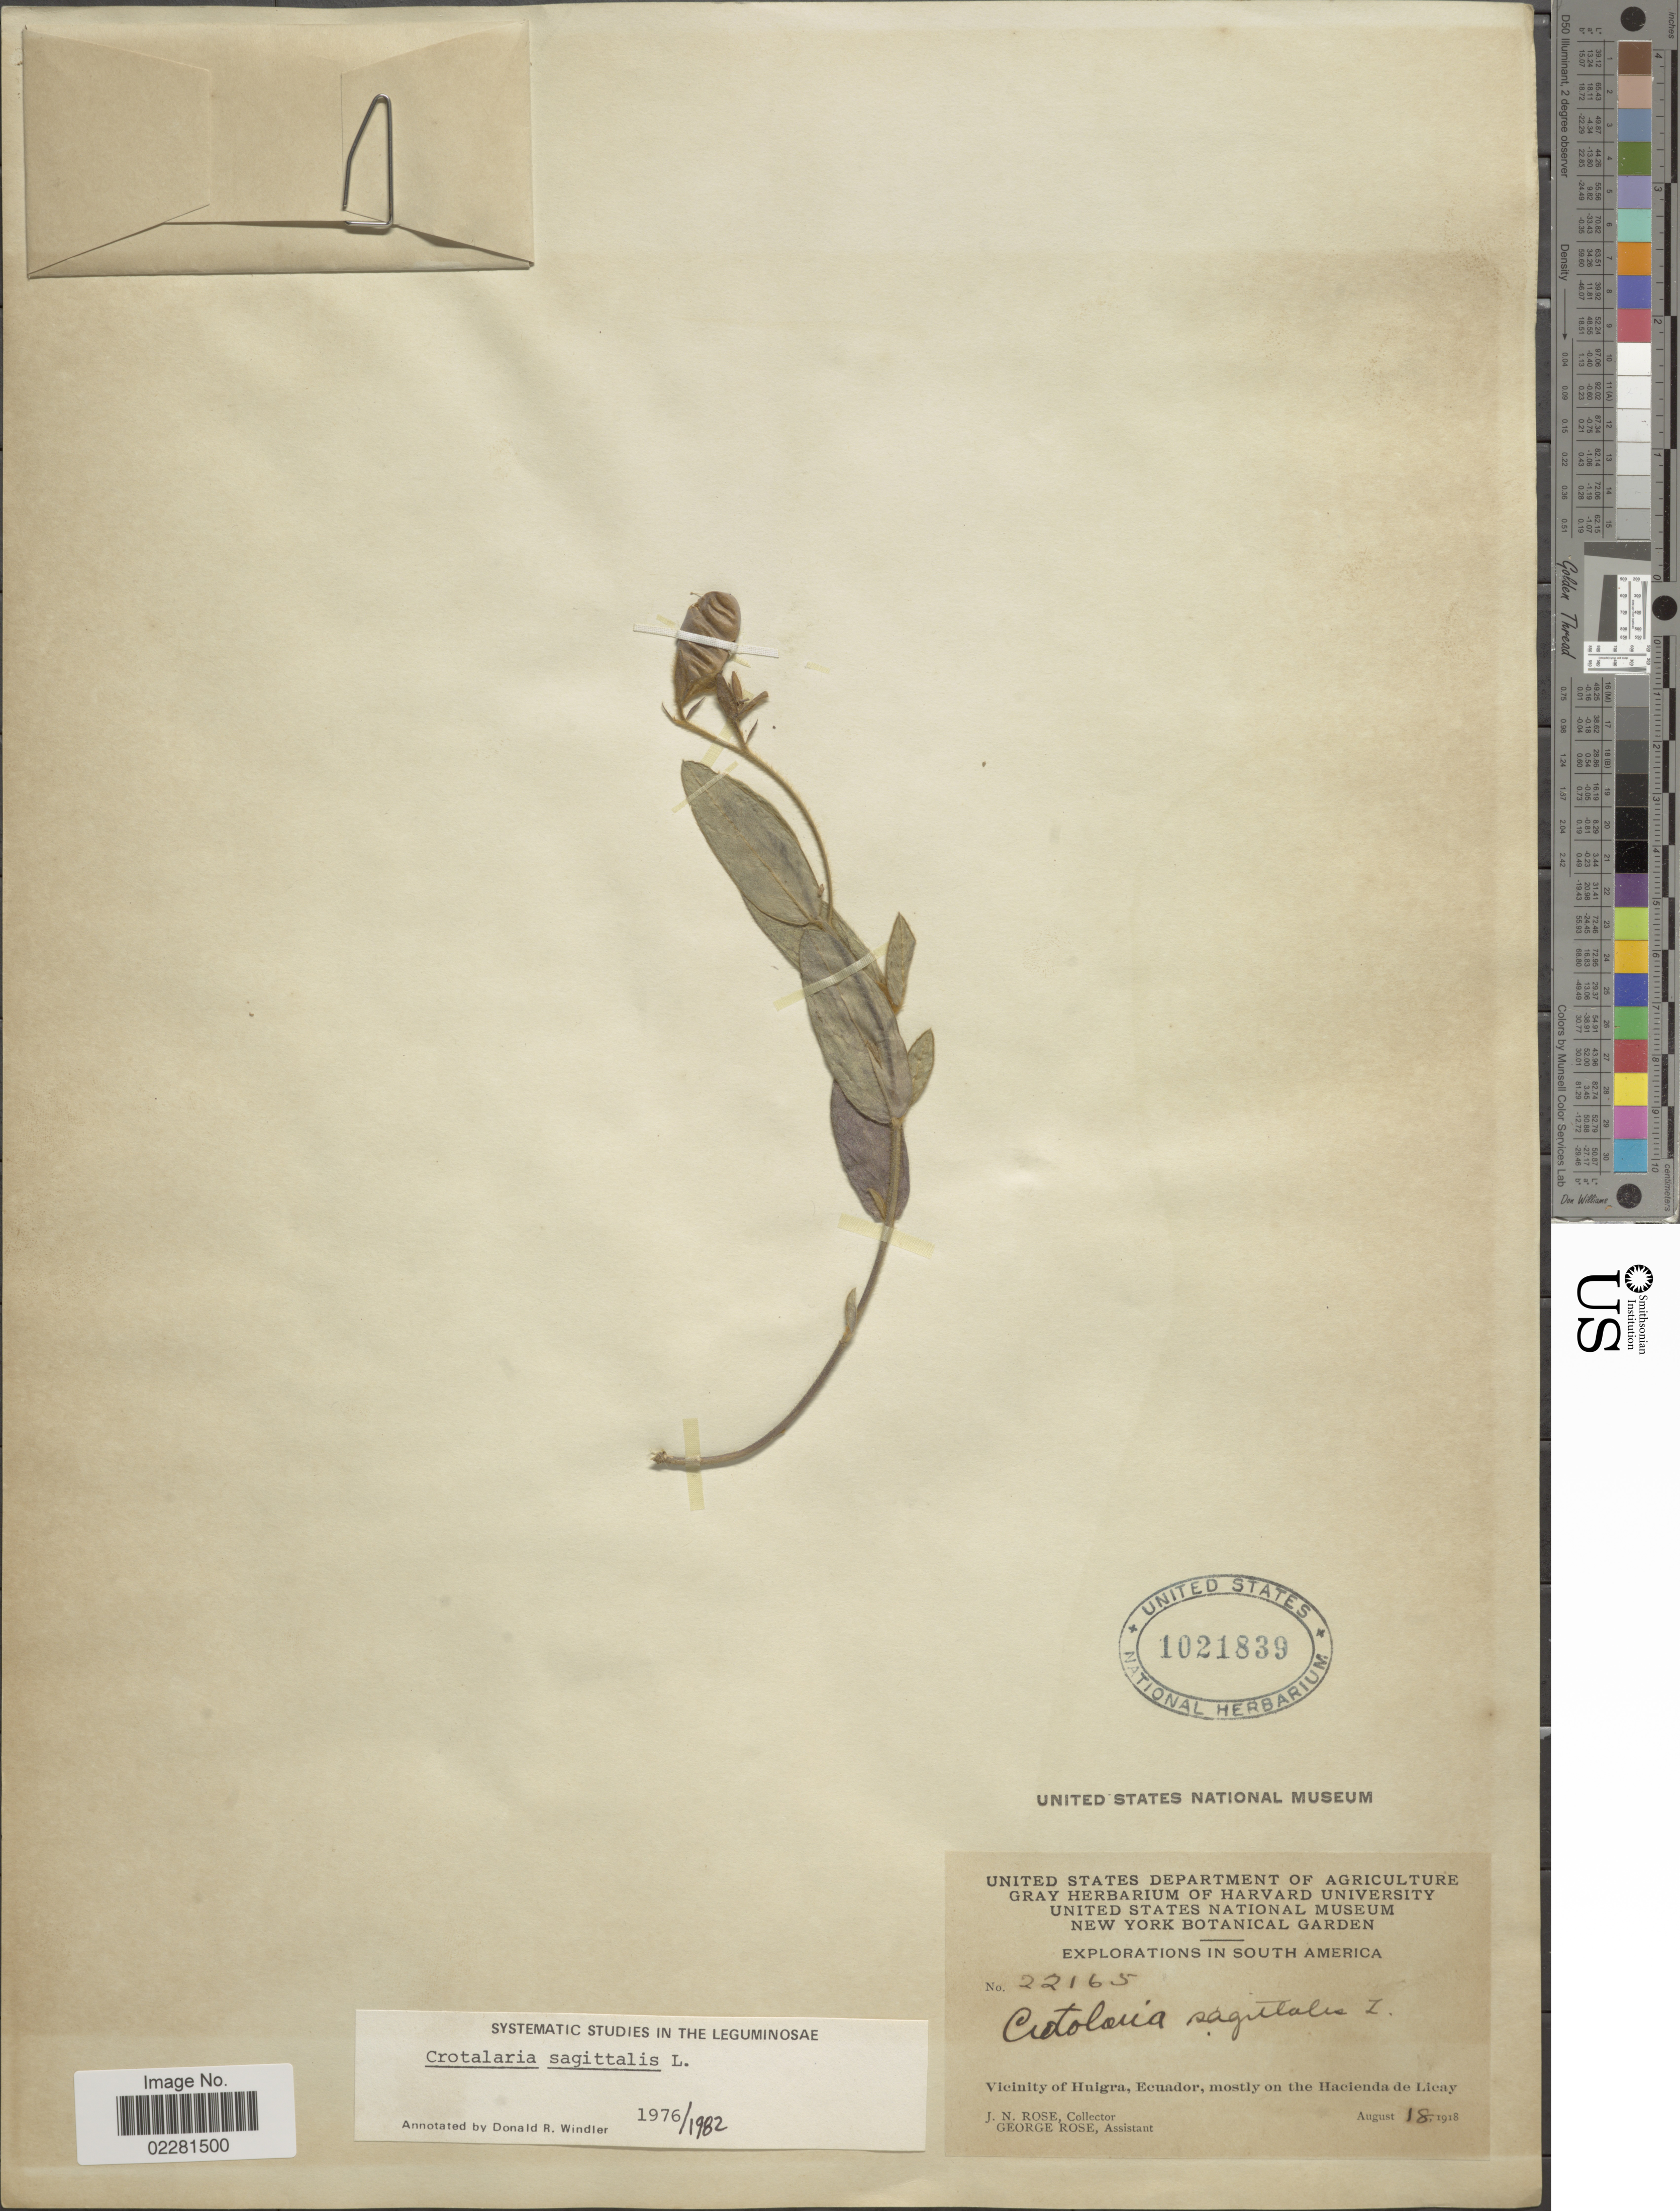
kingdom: Plantae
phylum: Tracheophyta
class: Magnoliopsida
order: Fabales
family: Fabaceae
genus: Crotalaria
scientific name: Crotalaria sagittalis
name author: L.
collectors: J. N. Rose & G. Rose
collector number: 22165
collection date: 1918-08-18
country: Ecuador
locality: Vicinity of Huigra, mostly on the Hacienda de Licay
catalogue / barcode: US 1021839